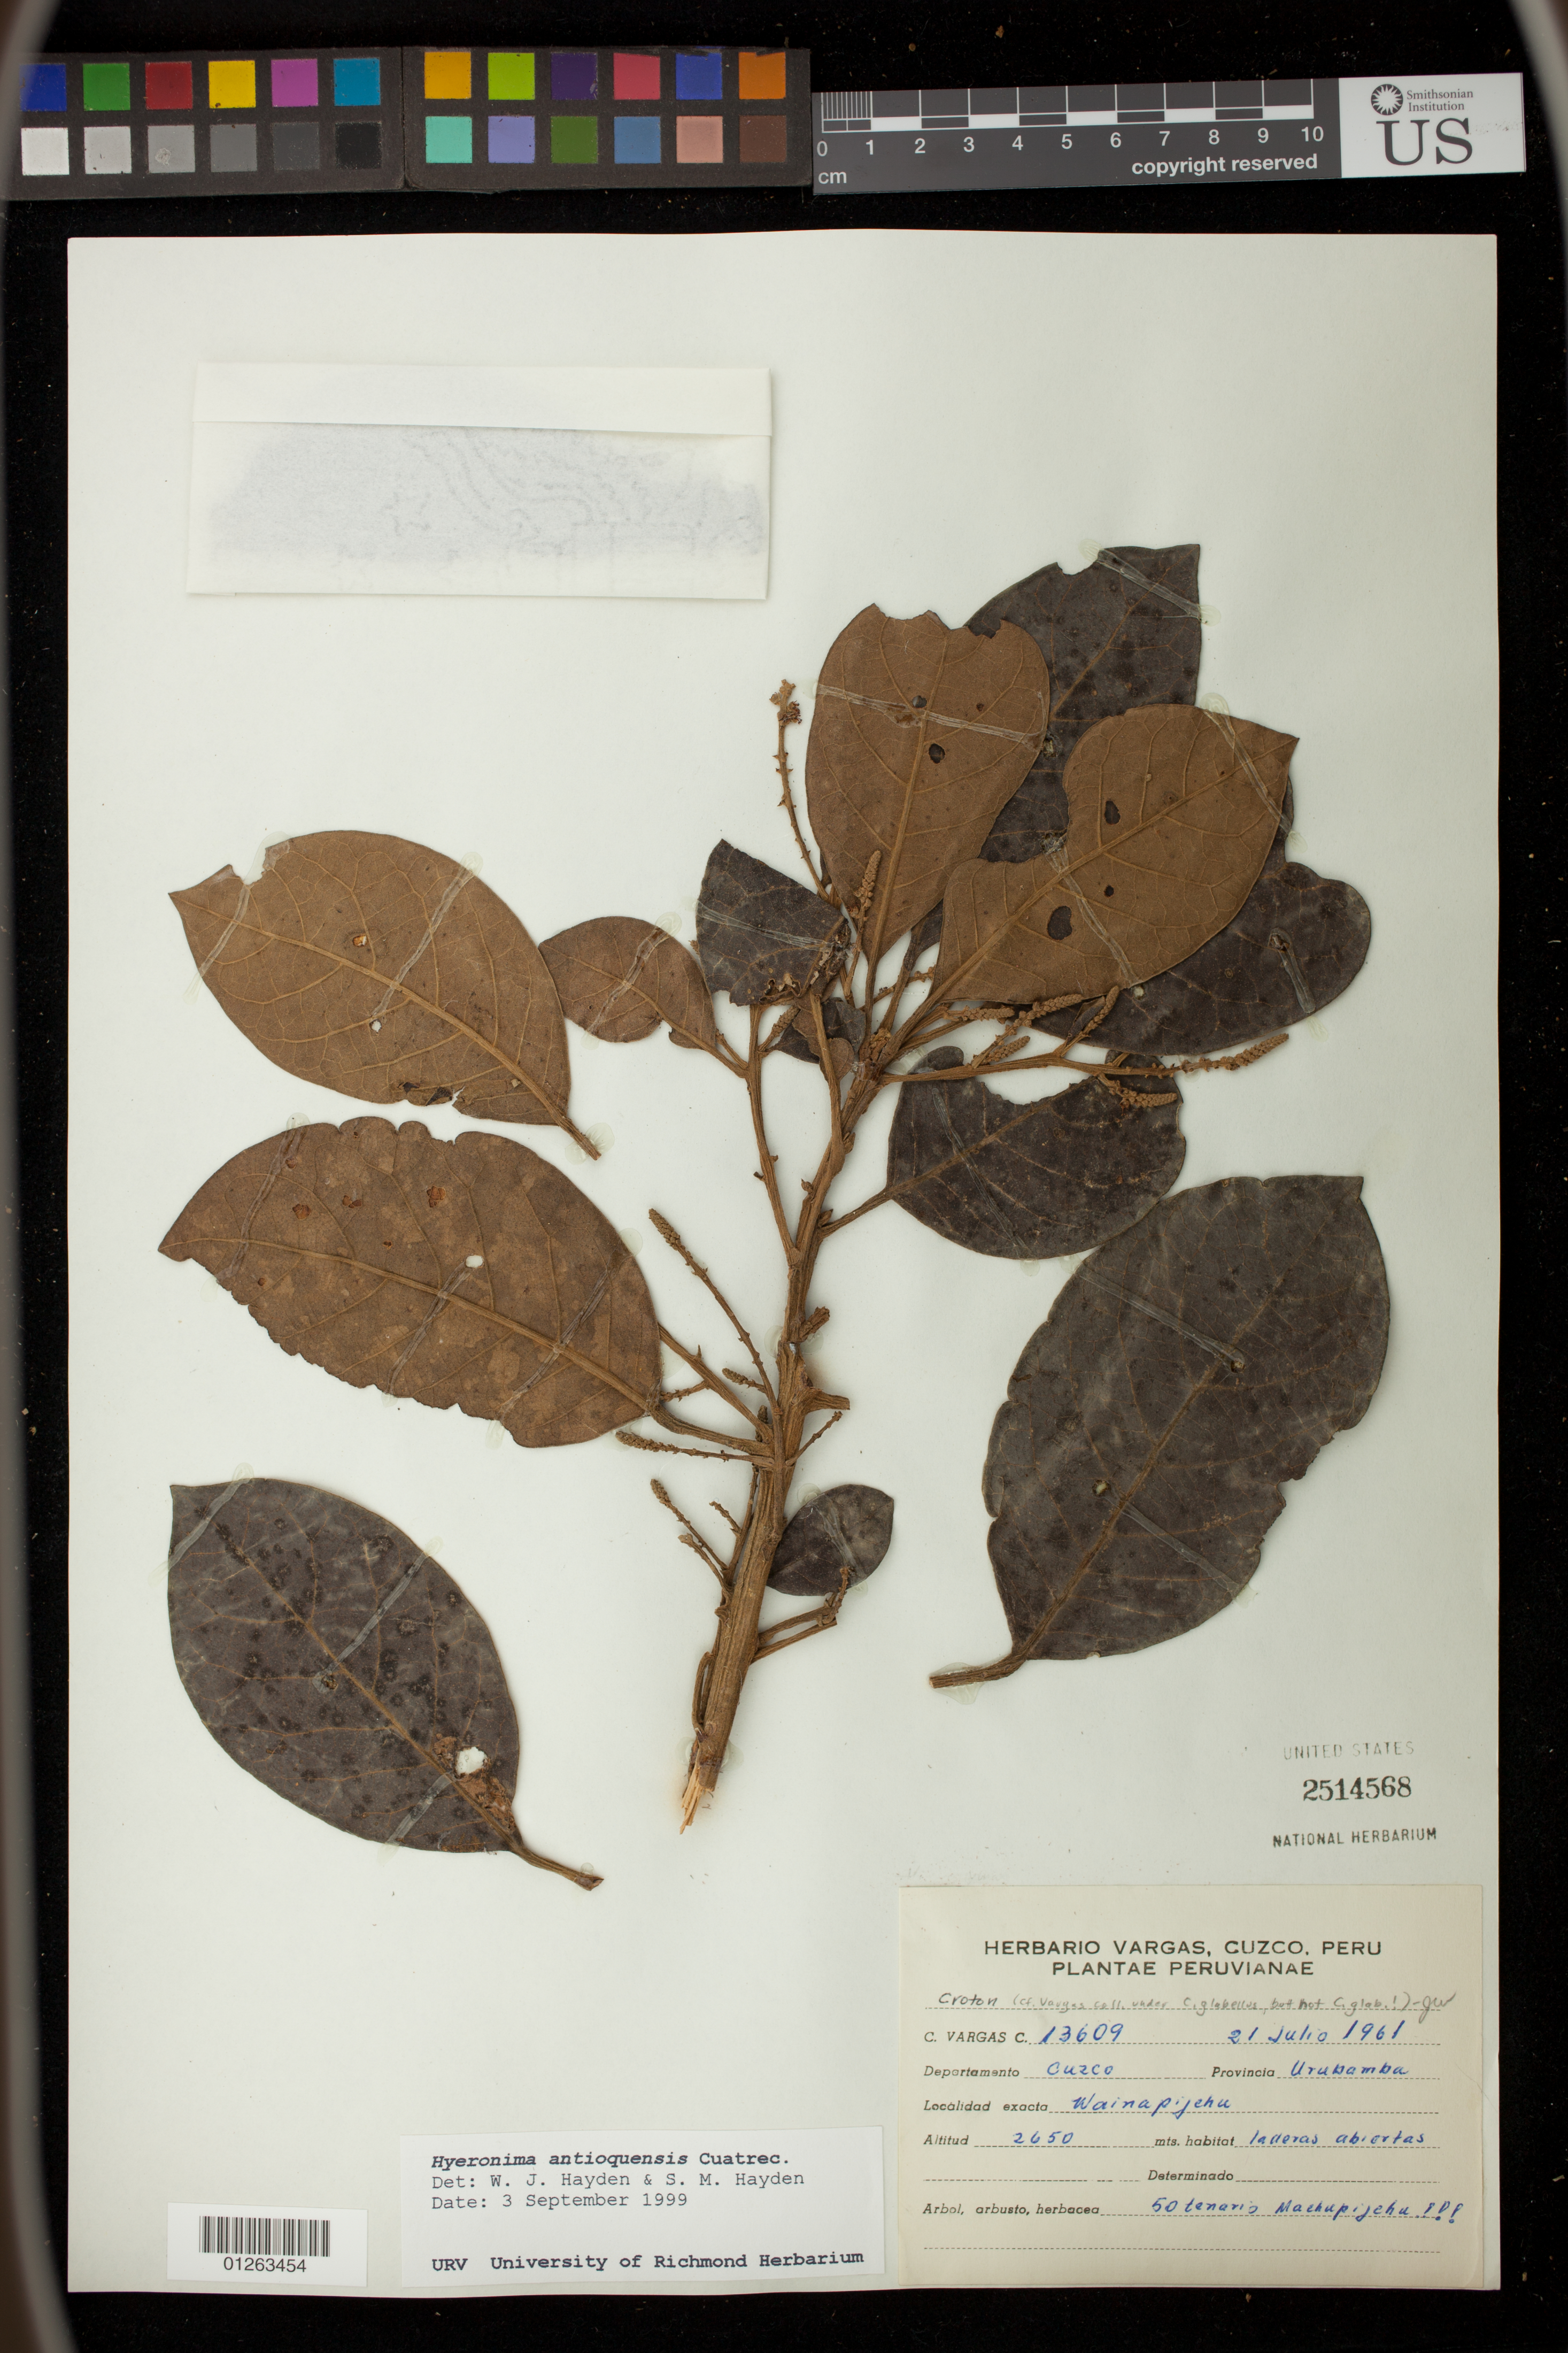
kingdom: Plantae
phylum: Tracheophyta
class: Magnoliopsida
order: Malpighiales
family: Phyllanthaceae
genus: Hieronyma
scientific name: Hieronyma antioquensis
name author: Cuatrec.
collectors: C. Vargas C.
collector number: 13609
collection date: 1961-07-21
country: Peru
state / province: Cusco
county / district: Urubamba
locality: Wainapijehu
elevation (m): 2657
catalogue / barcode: US 2514568